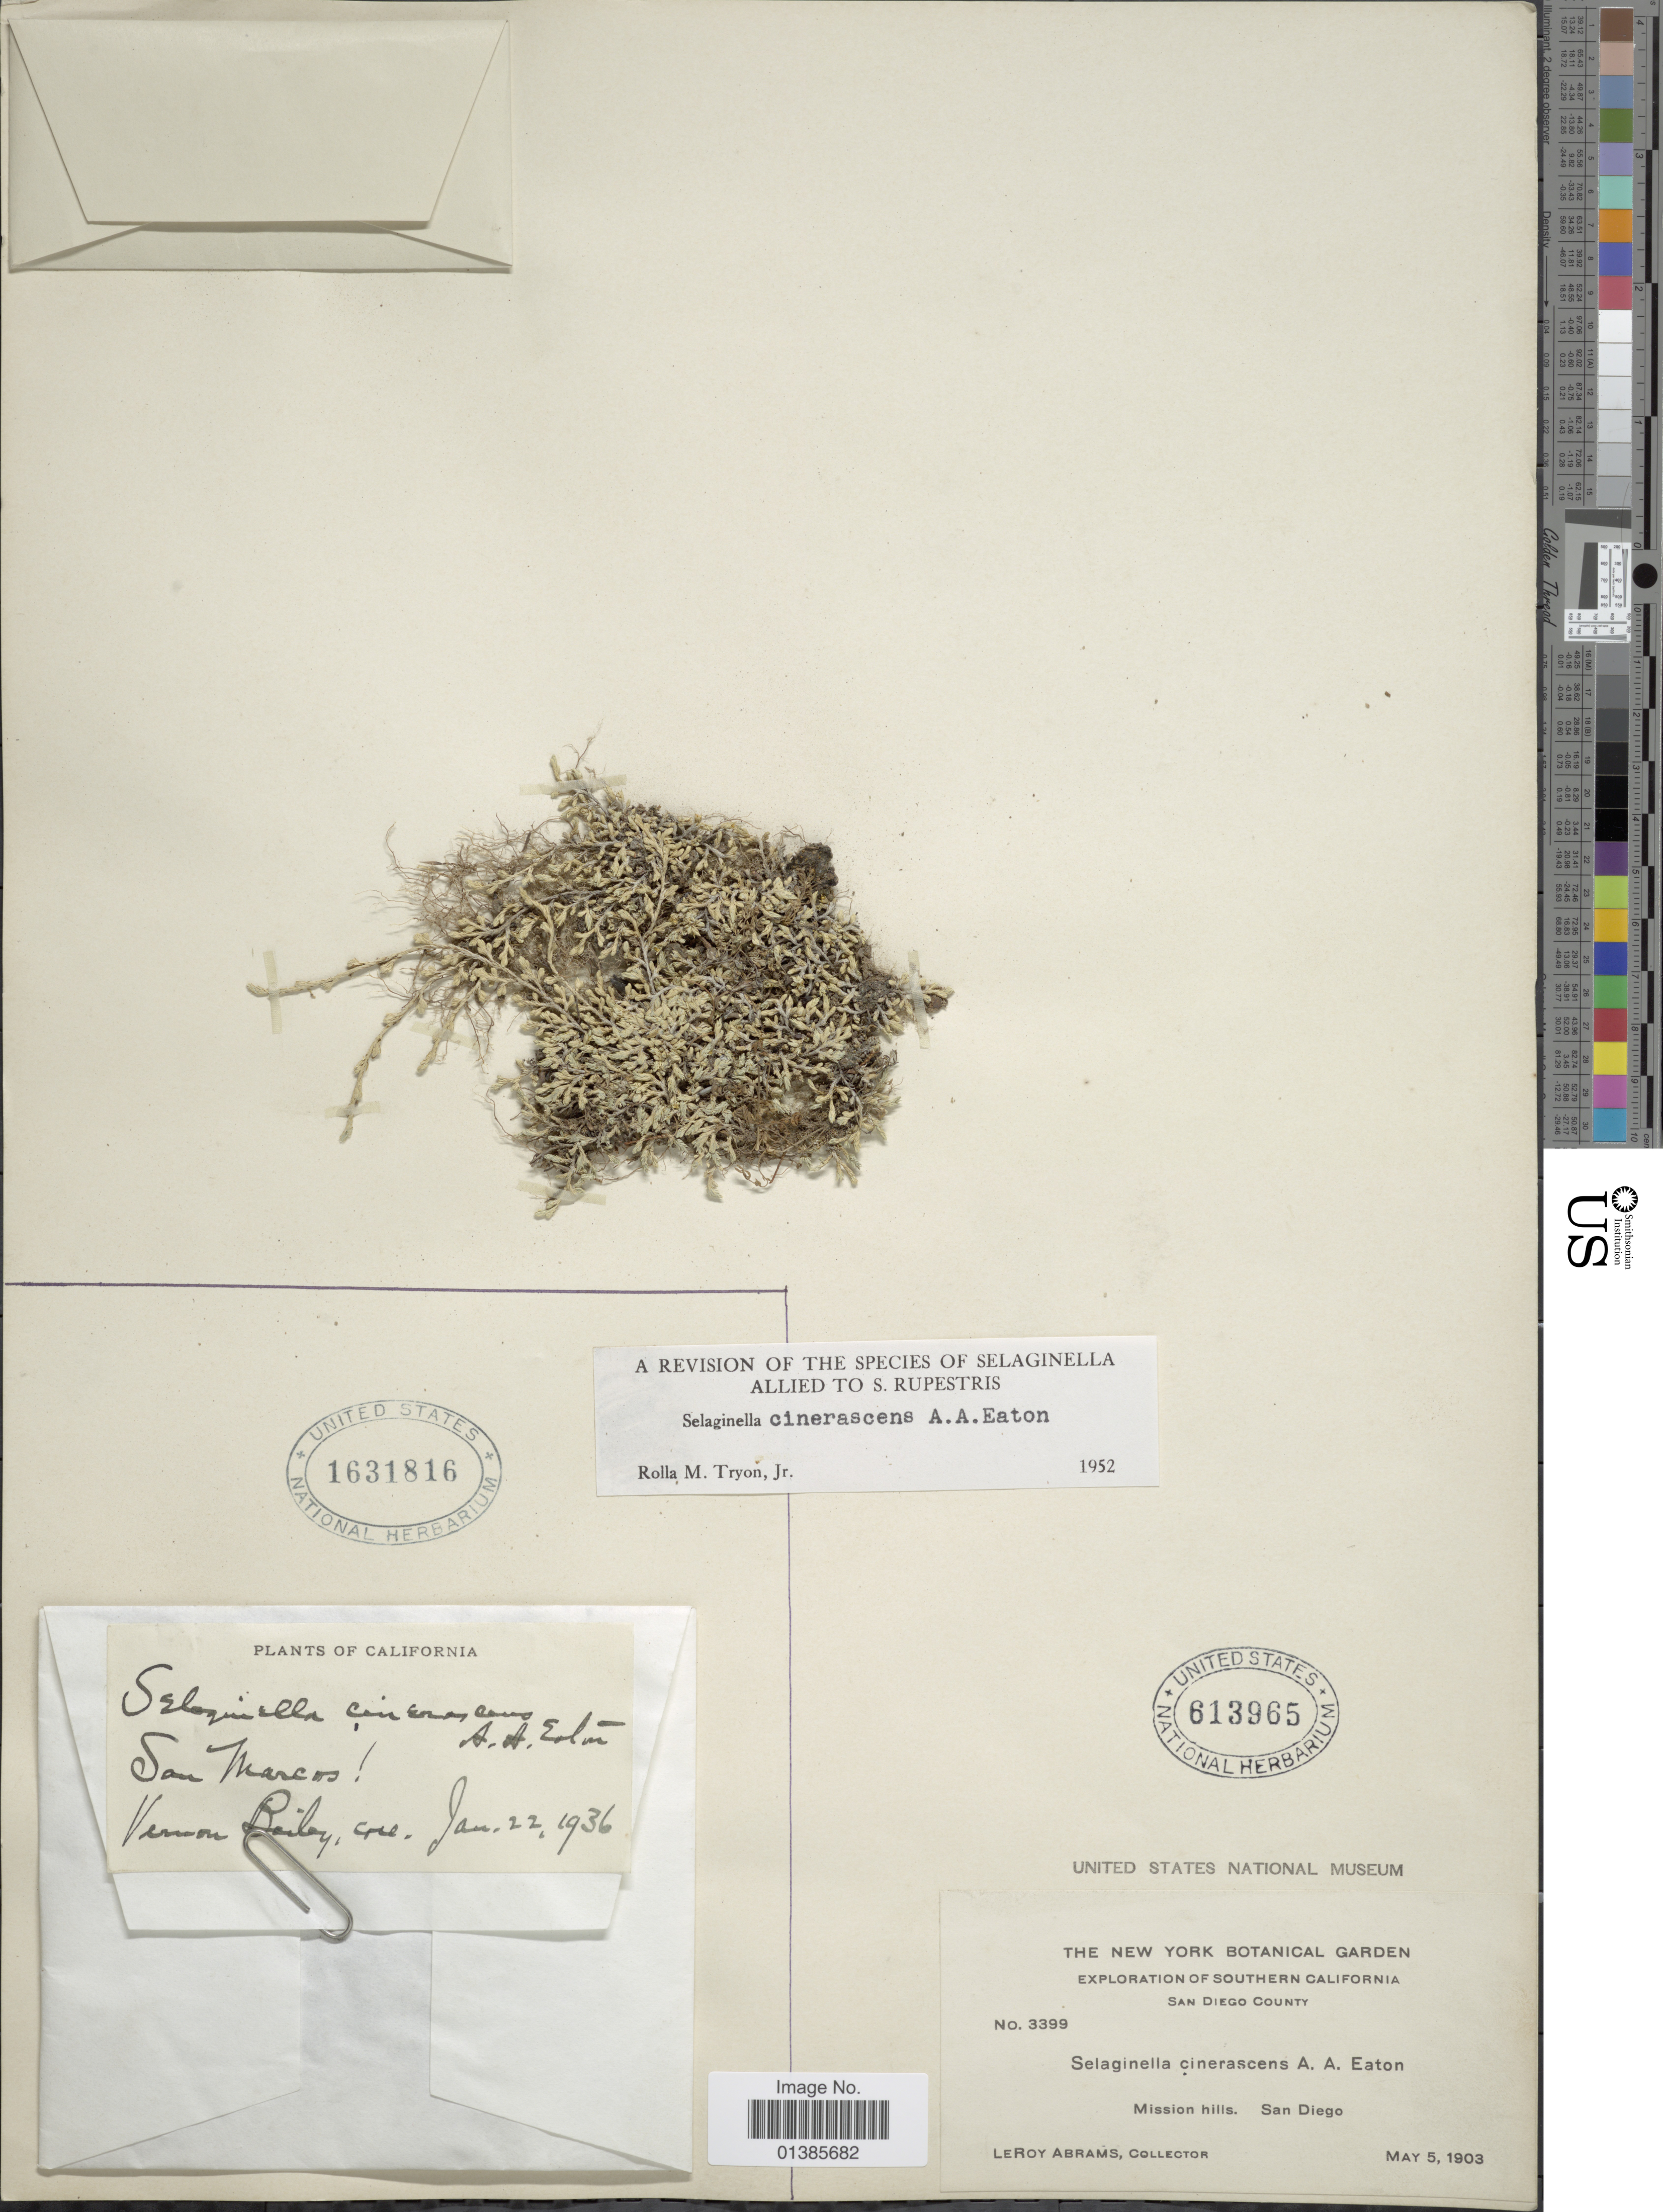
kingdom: Plantae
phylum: Tracheophyta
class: Lycopodiopsida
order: Selaginellales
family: Selaginellaceae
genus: Selaginella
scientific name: Selaginella cinerascens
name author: A.A. Eaton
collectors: V. O. Bailey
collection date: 1936-01-22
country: United States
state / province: California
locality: San Marcos.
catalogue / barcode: US 1631816-2